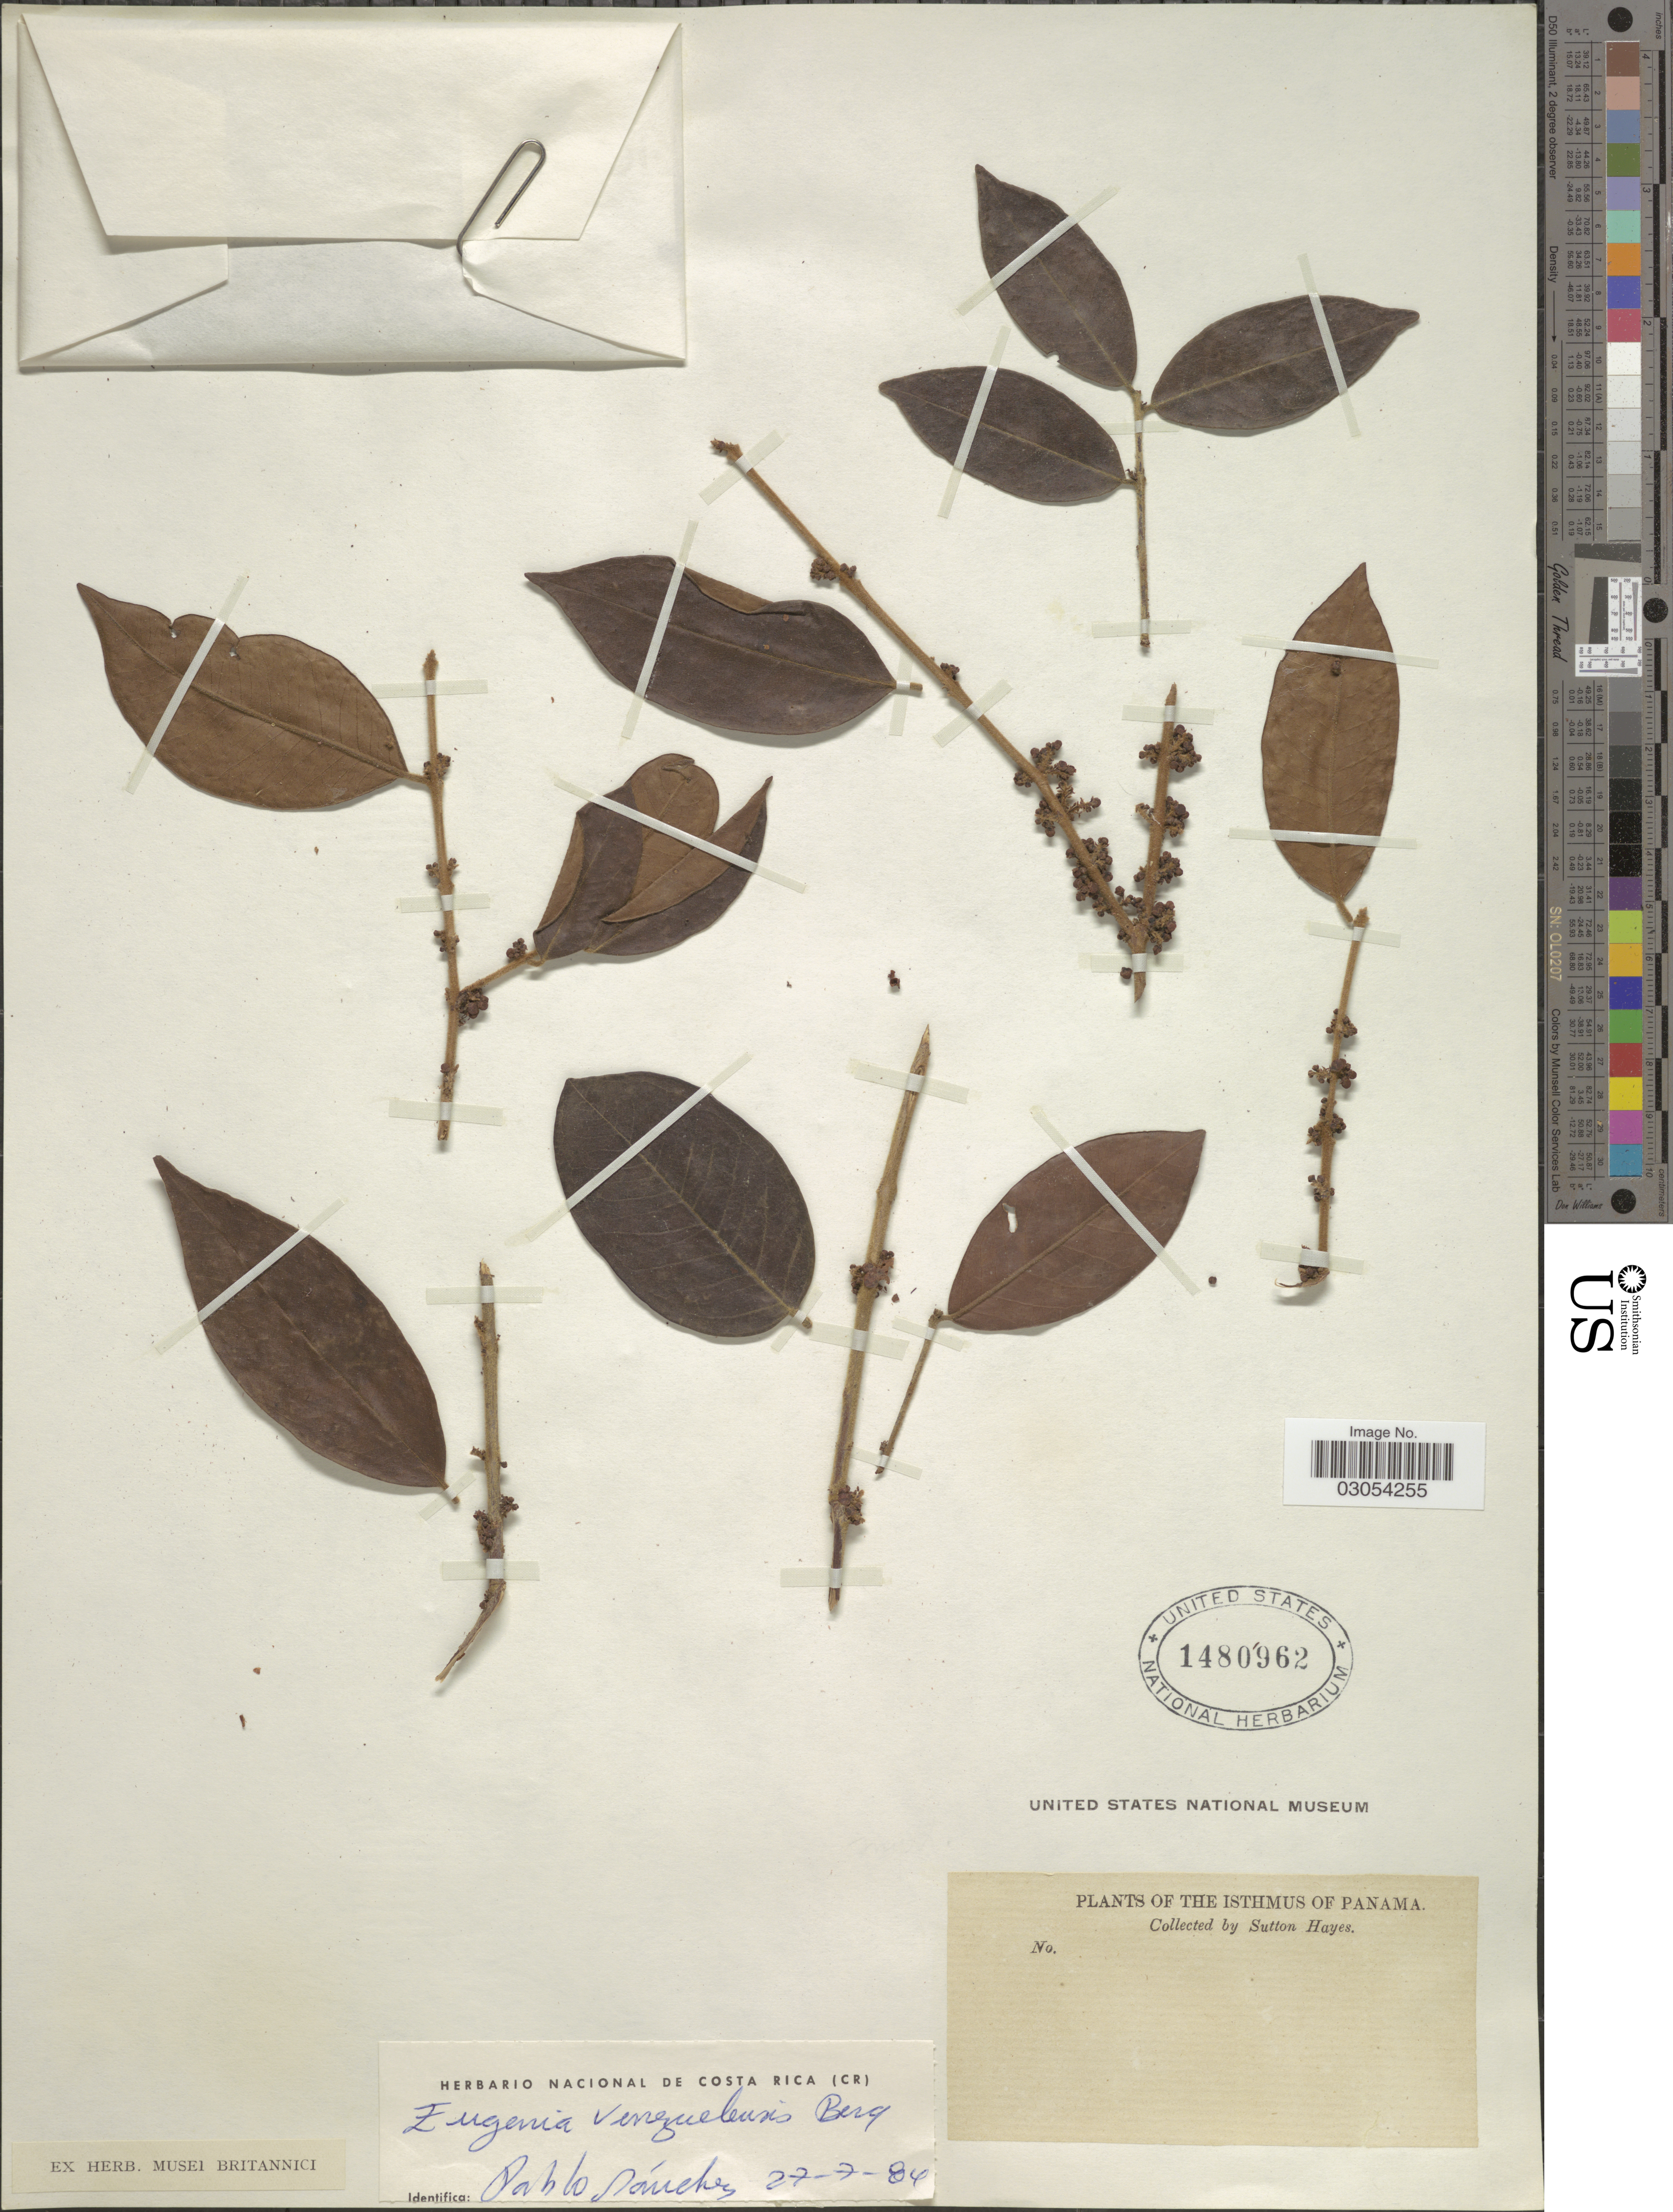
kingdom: Plantae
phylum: Tracheophyta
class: Magnoliopsida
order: Myrtales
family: Myrtaceae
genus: Eugenia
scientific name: Eugenia venezuelensis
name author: O. Berg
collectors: S. Hayes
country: Panama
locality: Isthmus of Panama.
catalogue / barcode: US 1480962